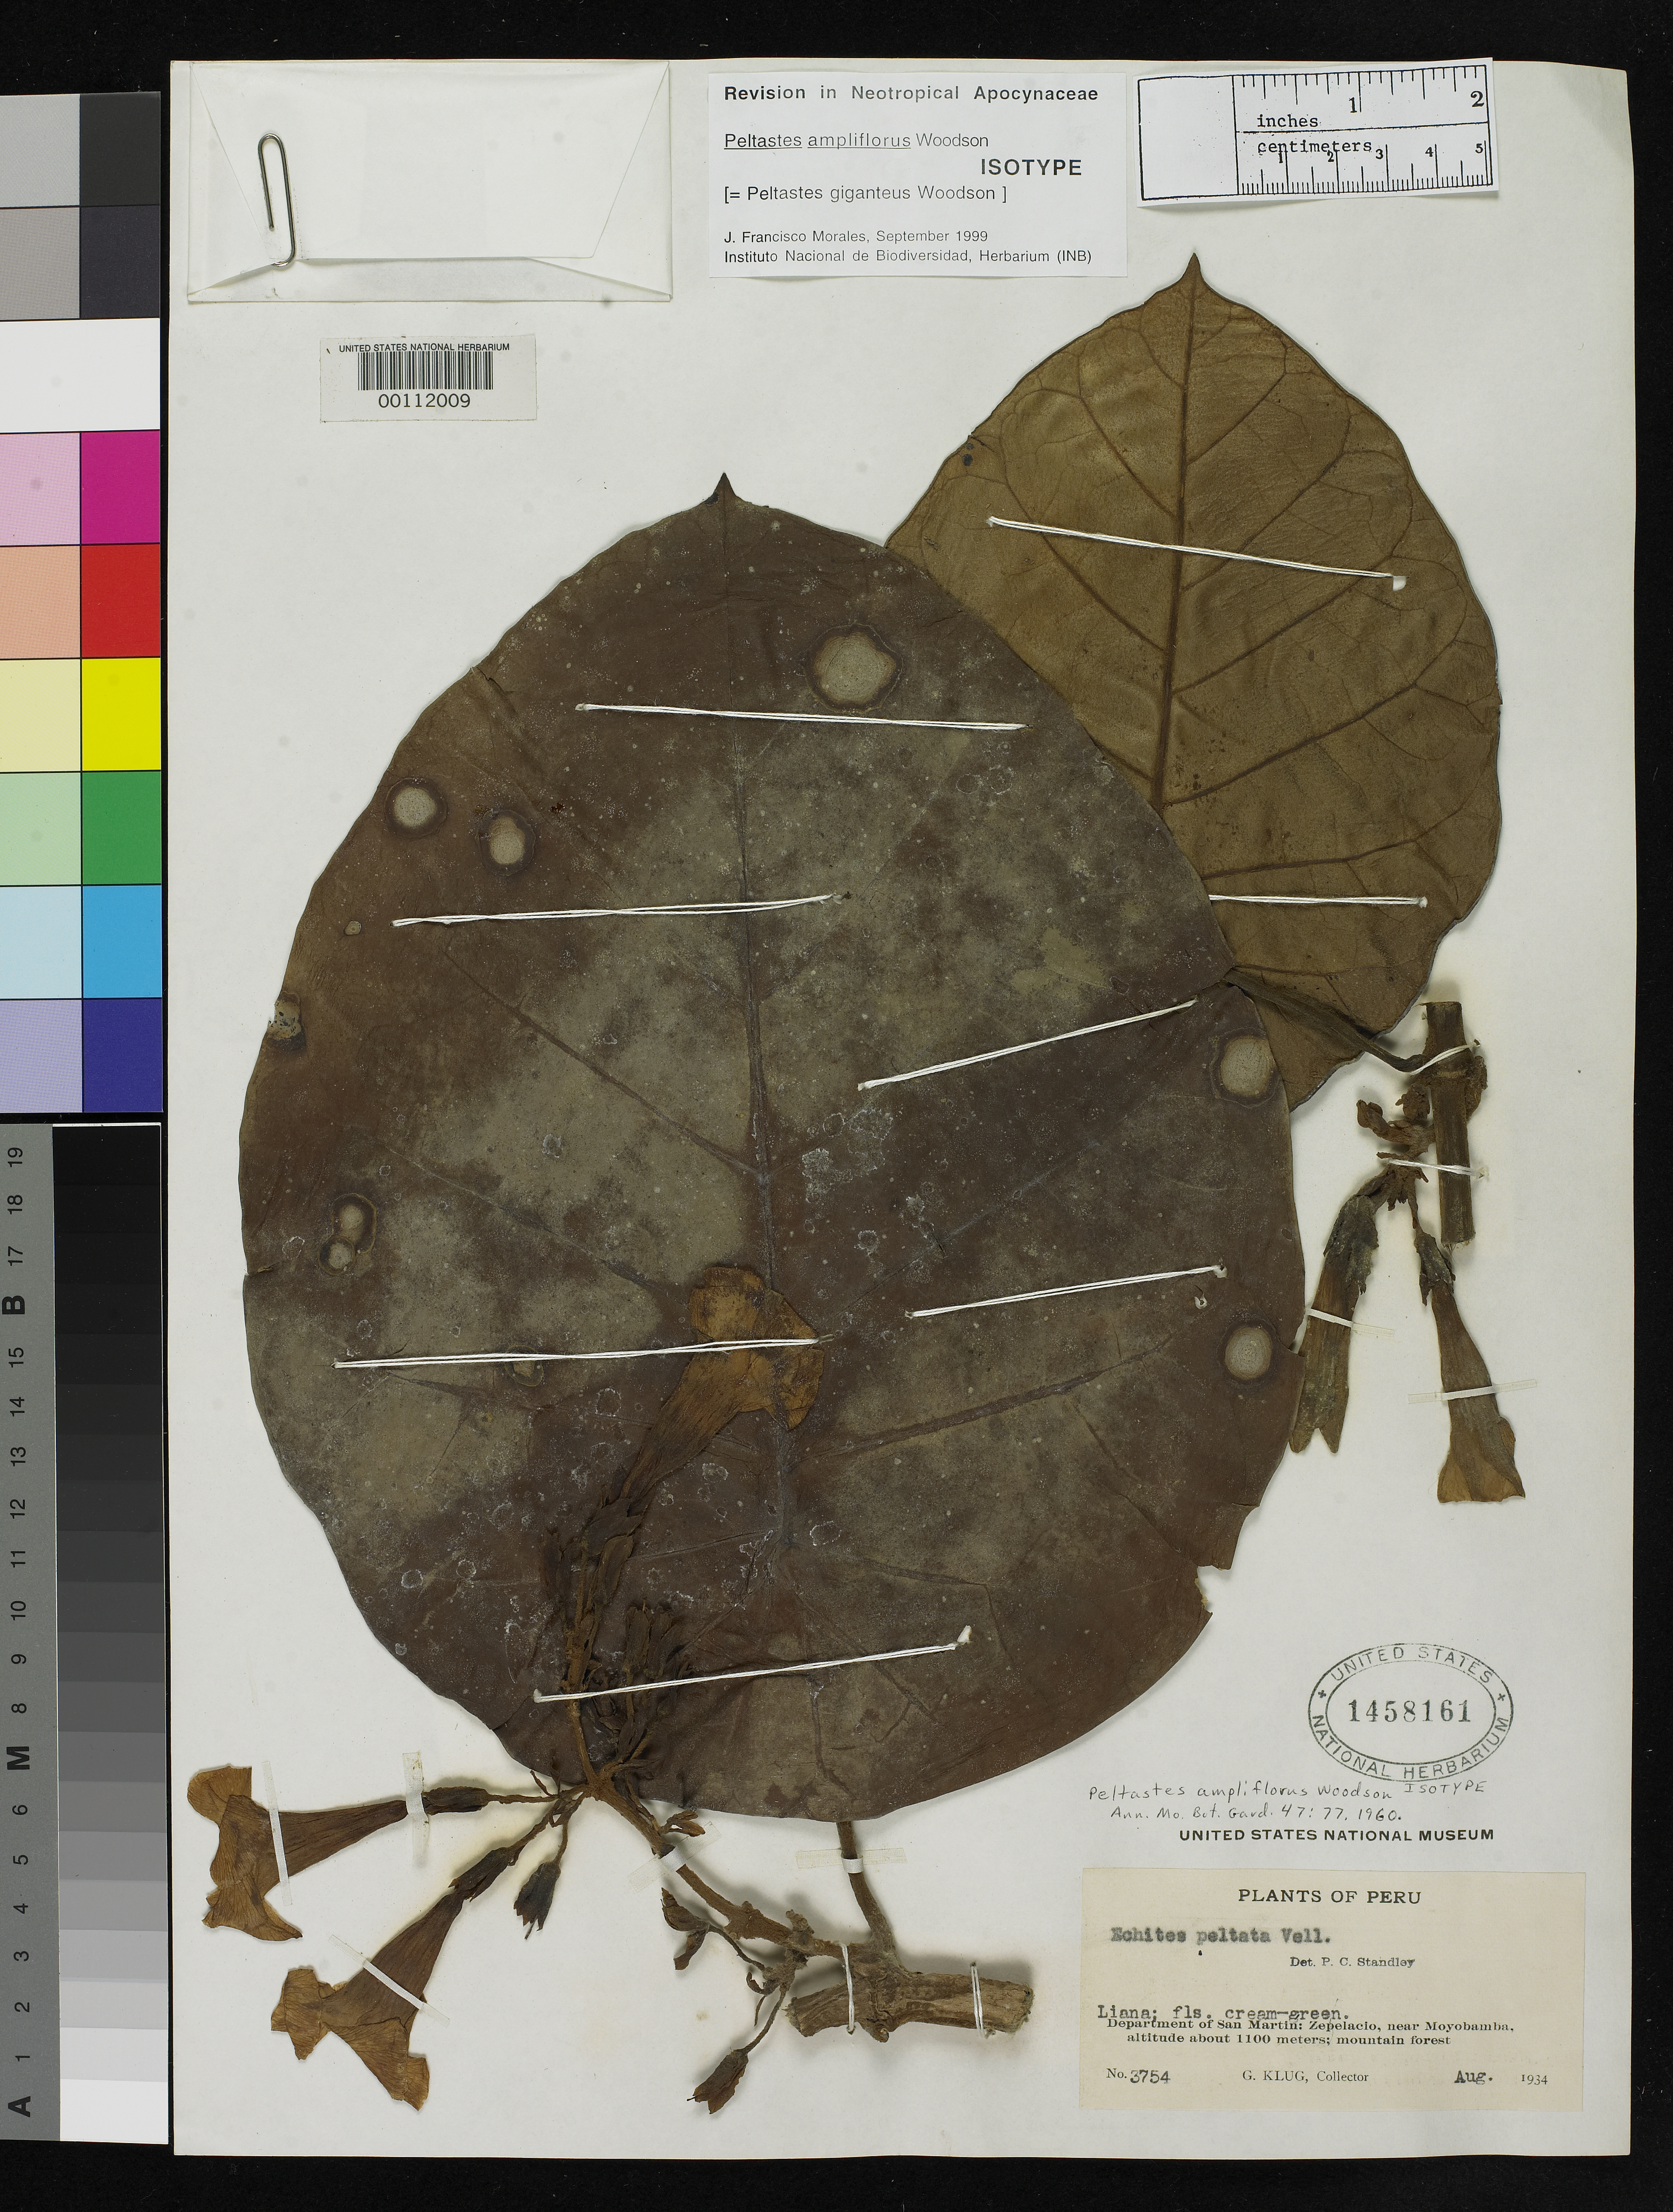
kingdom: Plantae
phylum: Tracheophyta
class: Magnoliopsida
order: Gentianales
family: Apocynaceae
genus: Peltastes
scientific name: Peltastes ampliflorus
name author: Woodson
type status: Isotype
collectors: G. Klug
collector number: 3754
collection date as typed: Aug 1934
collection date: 1934-08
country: Peru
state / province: San Martín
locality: Zepelacio, near Moyobamba.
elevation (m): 1100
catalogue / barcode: US 1458161